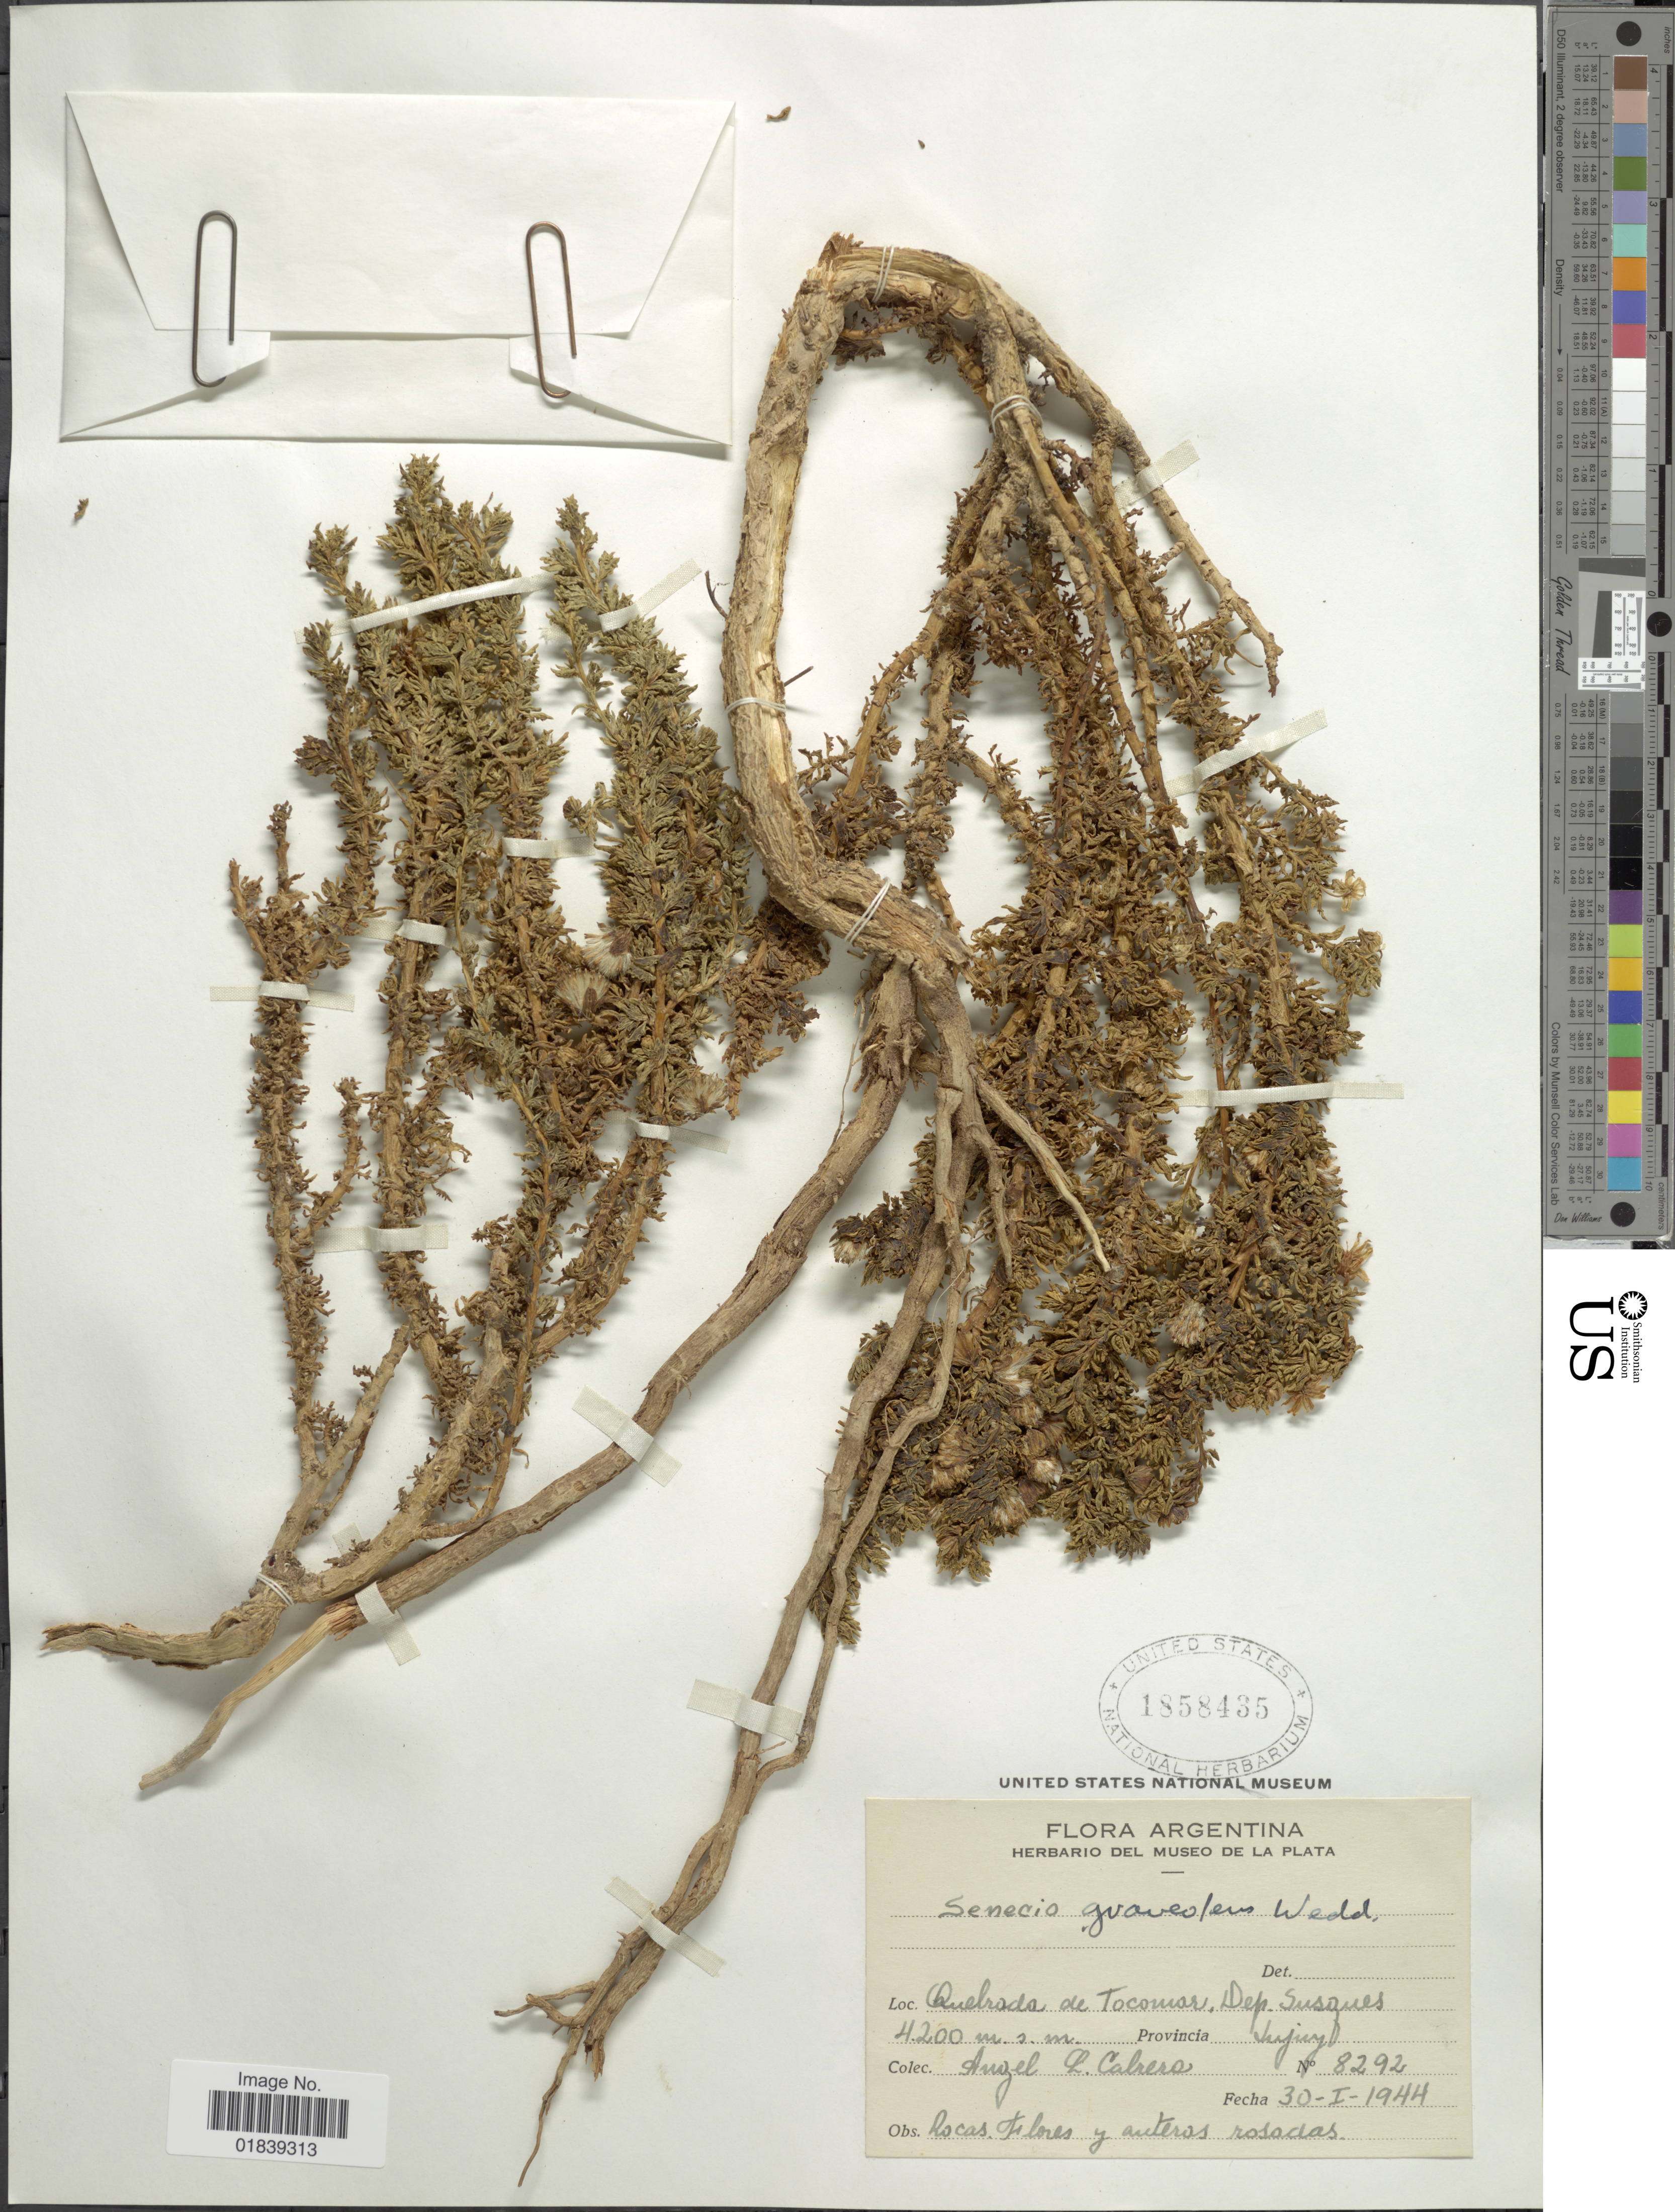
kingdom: Plantae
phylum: Tracheophyta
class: Magnoliopsida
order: Asterales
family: Asteraceae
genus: Senecio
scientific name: Senecio nutans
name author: Sch. Bip.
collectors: A. L. Cabrera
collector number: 8292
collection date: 1944-01-30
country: Argentina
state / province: Jujuy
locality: Quebradade Tocomar, dep. Susques.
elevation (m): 4200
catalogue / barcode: US 1858435